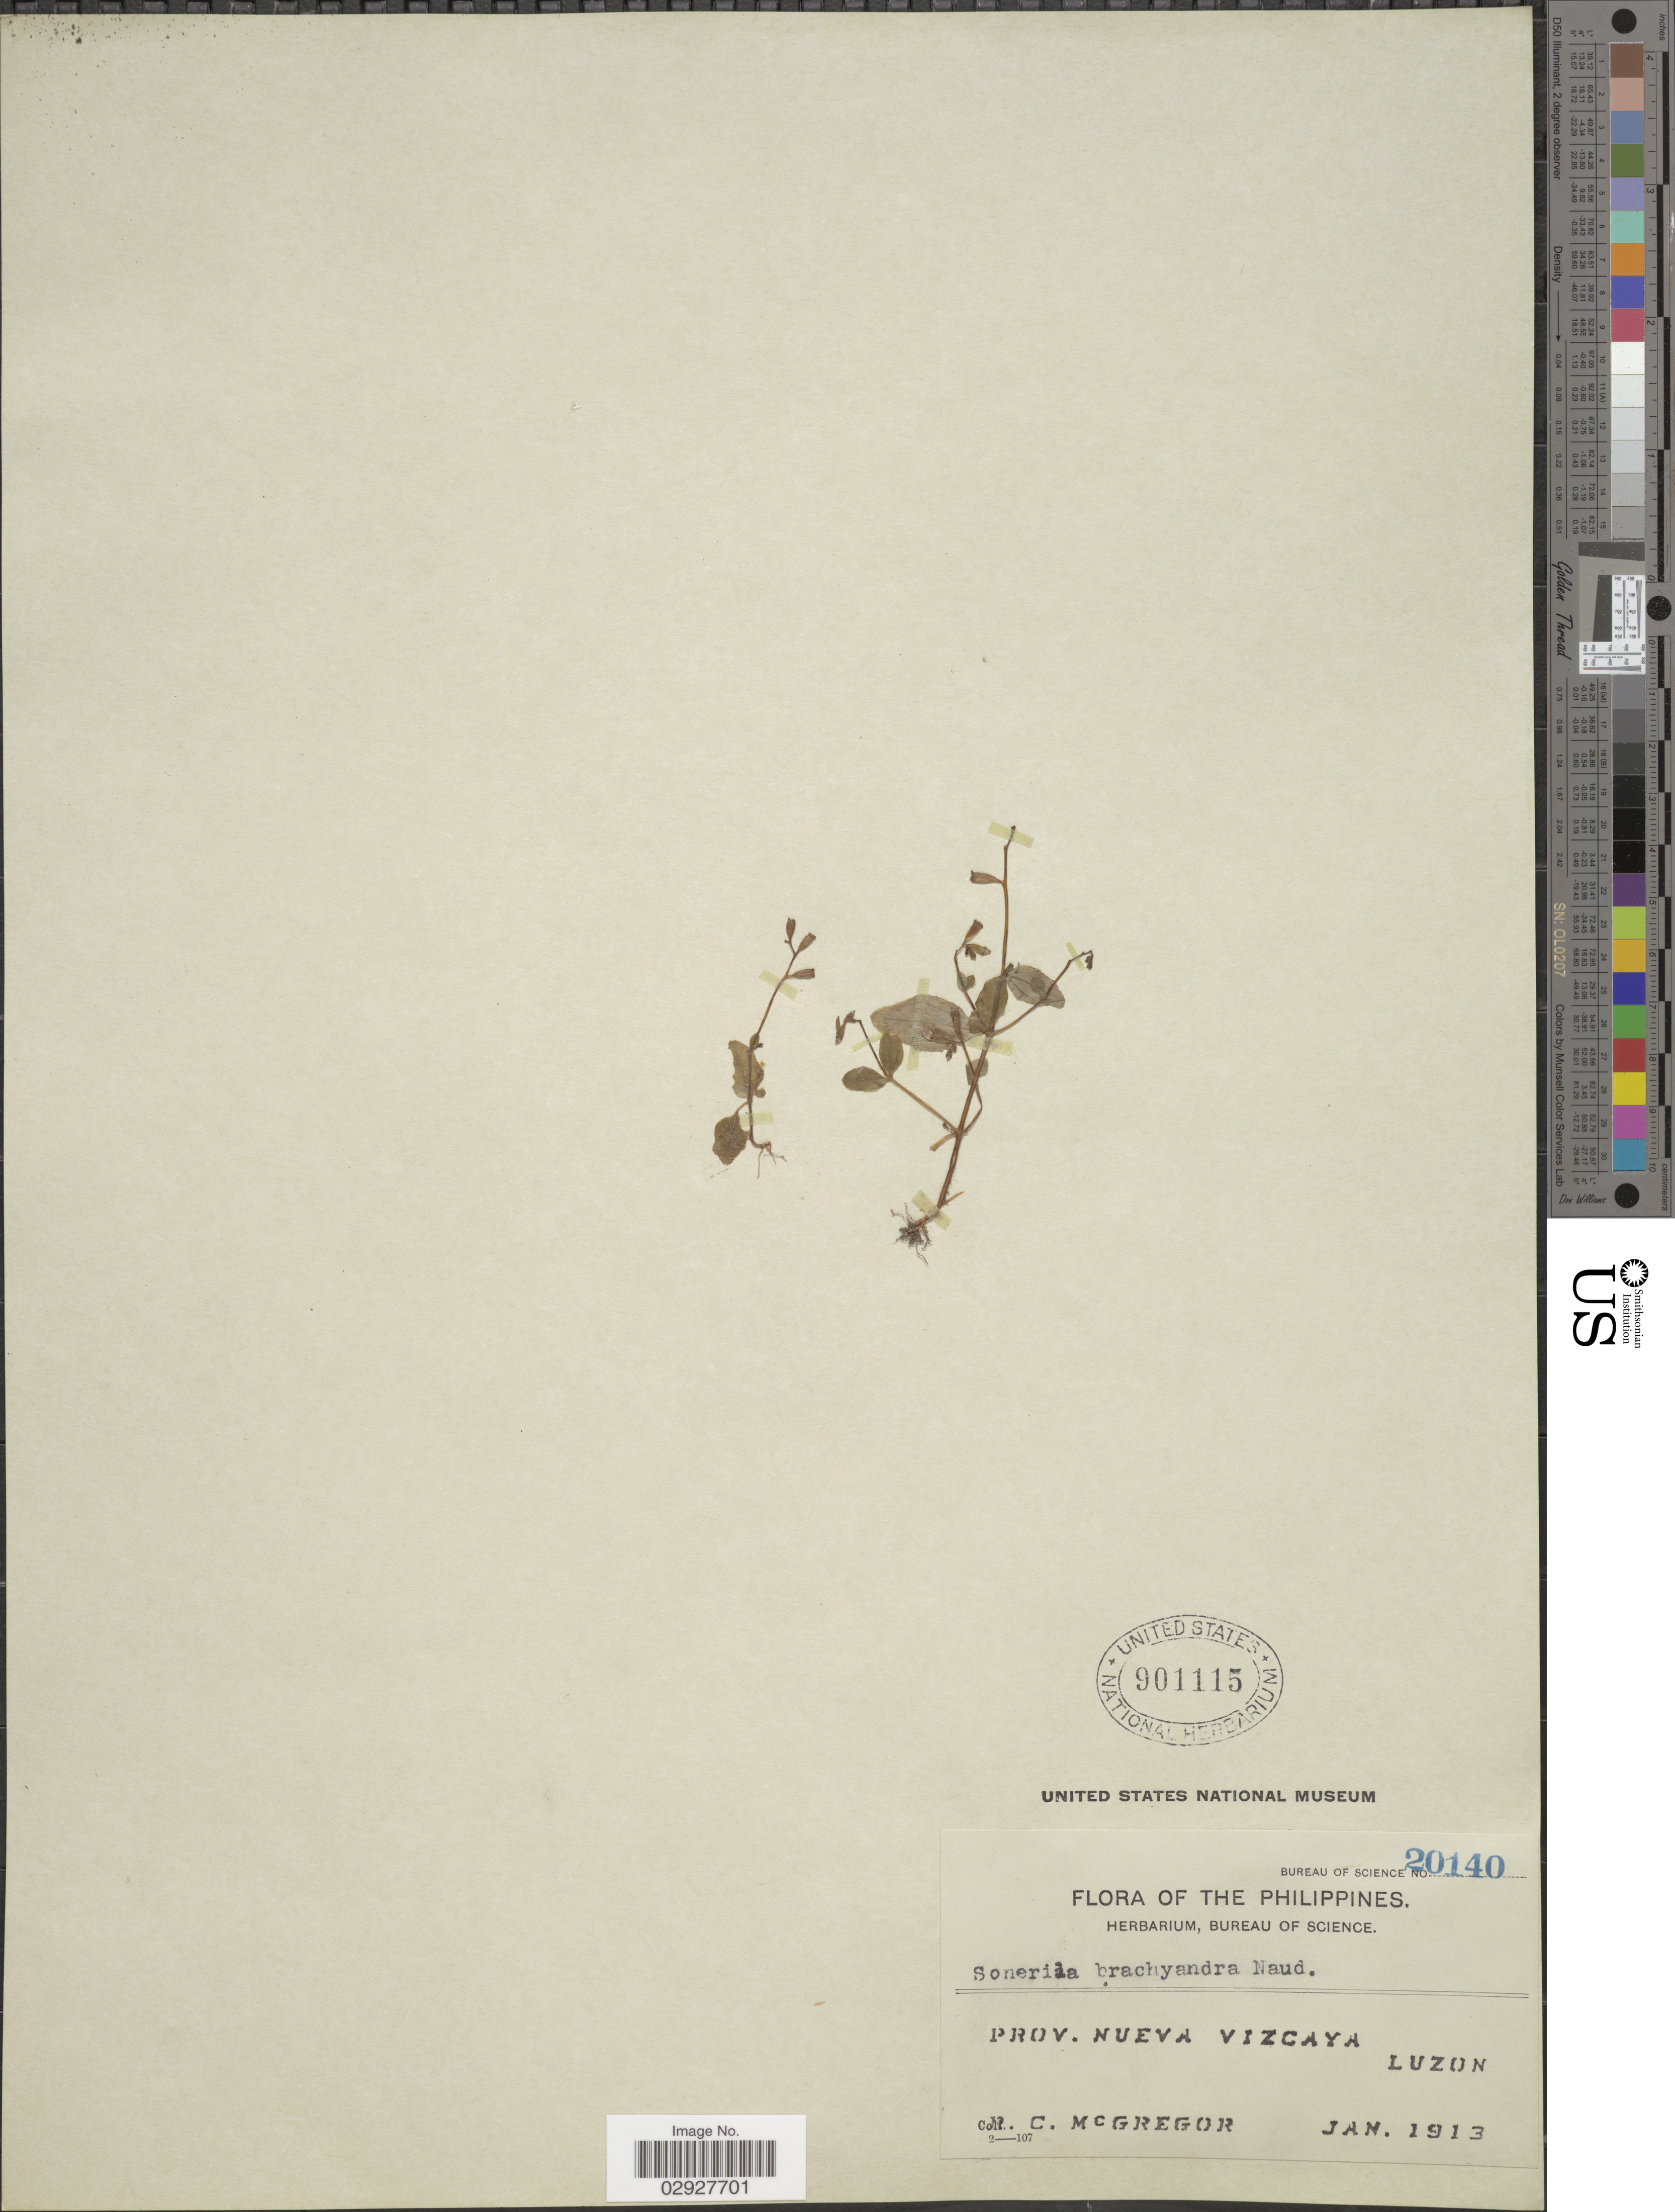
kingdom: Plantae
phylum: Tracheophyta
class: Magnoliopsida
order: Myrtales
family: Melastomataceae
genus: Sonerila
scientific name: Sonerila brachyandra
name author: Naudin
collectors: R. C. McGregor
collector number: Bureau of Science 20140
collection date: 1913-01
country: Philippines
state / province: Cagayan Valley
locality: Prov. Nueva Vizcaya, Luzon.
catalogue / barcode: US 901115